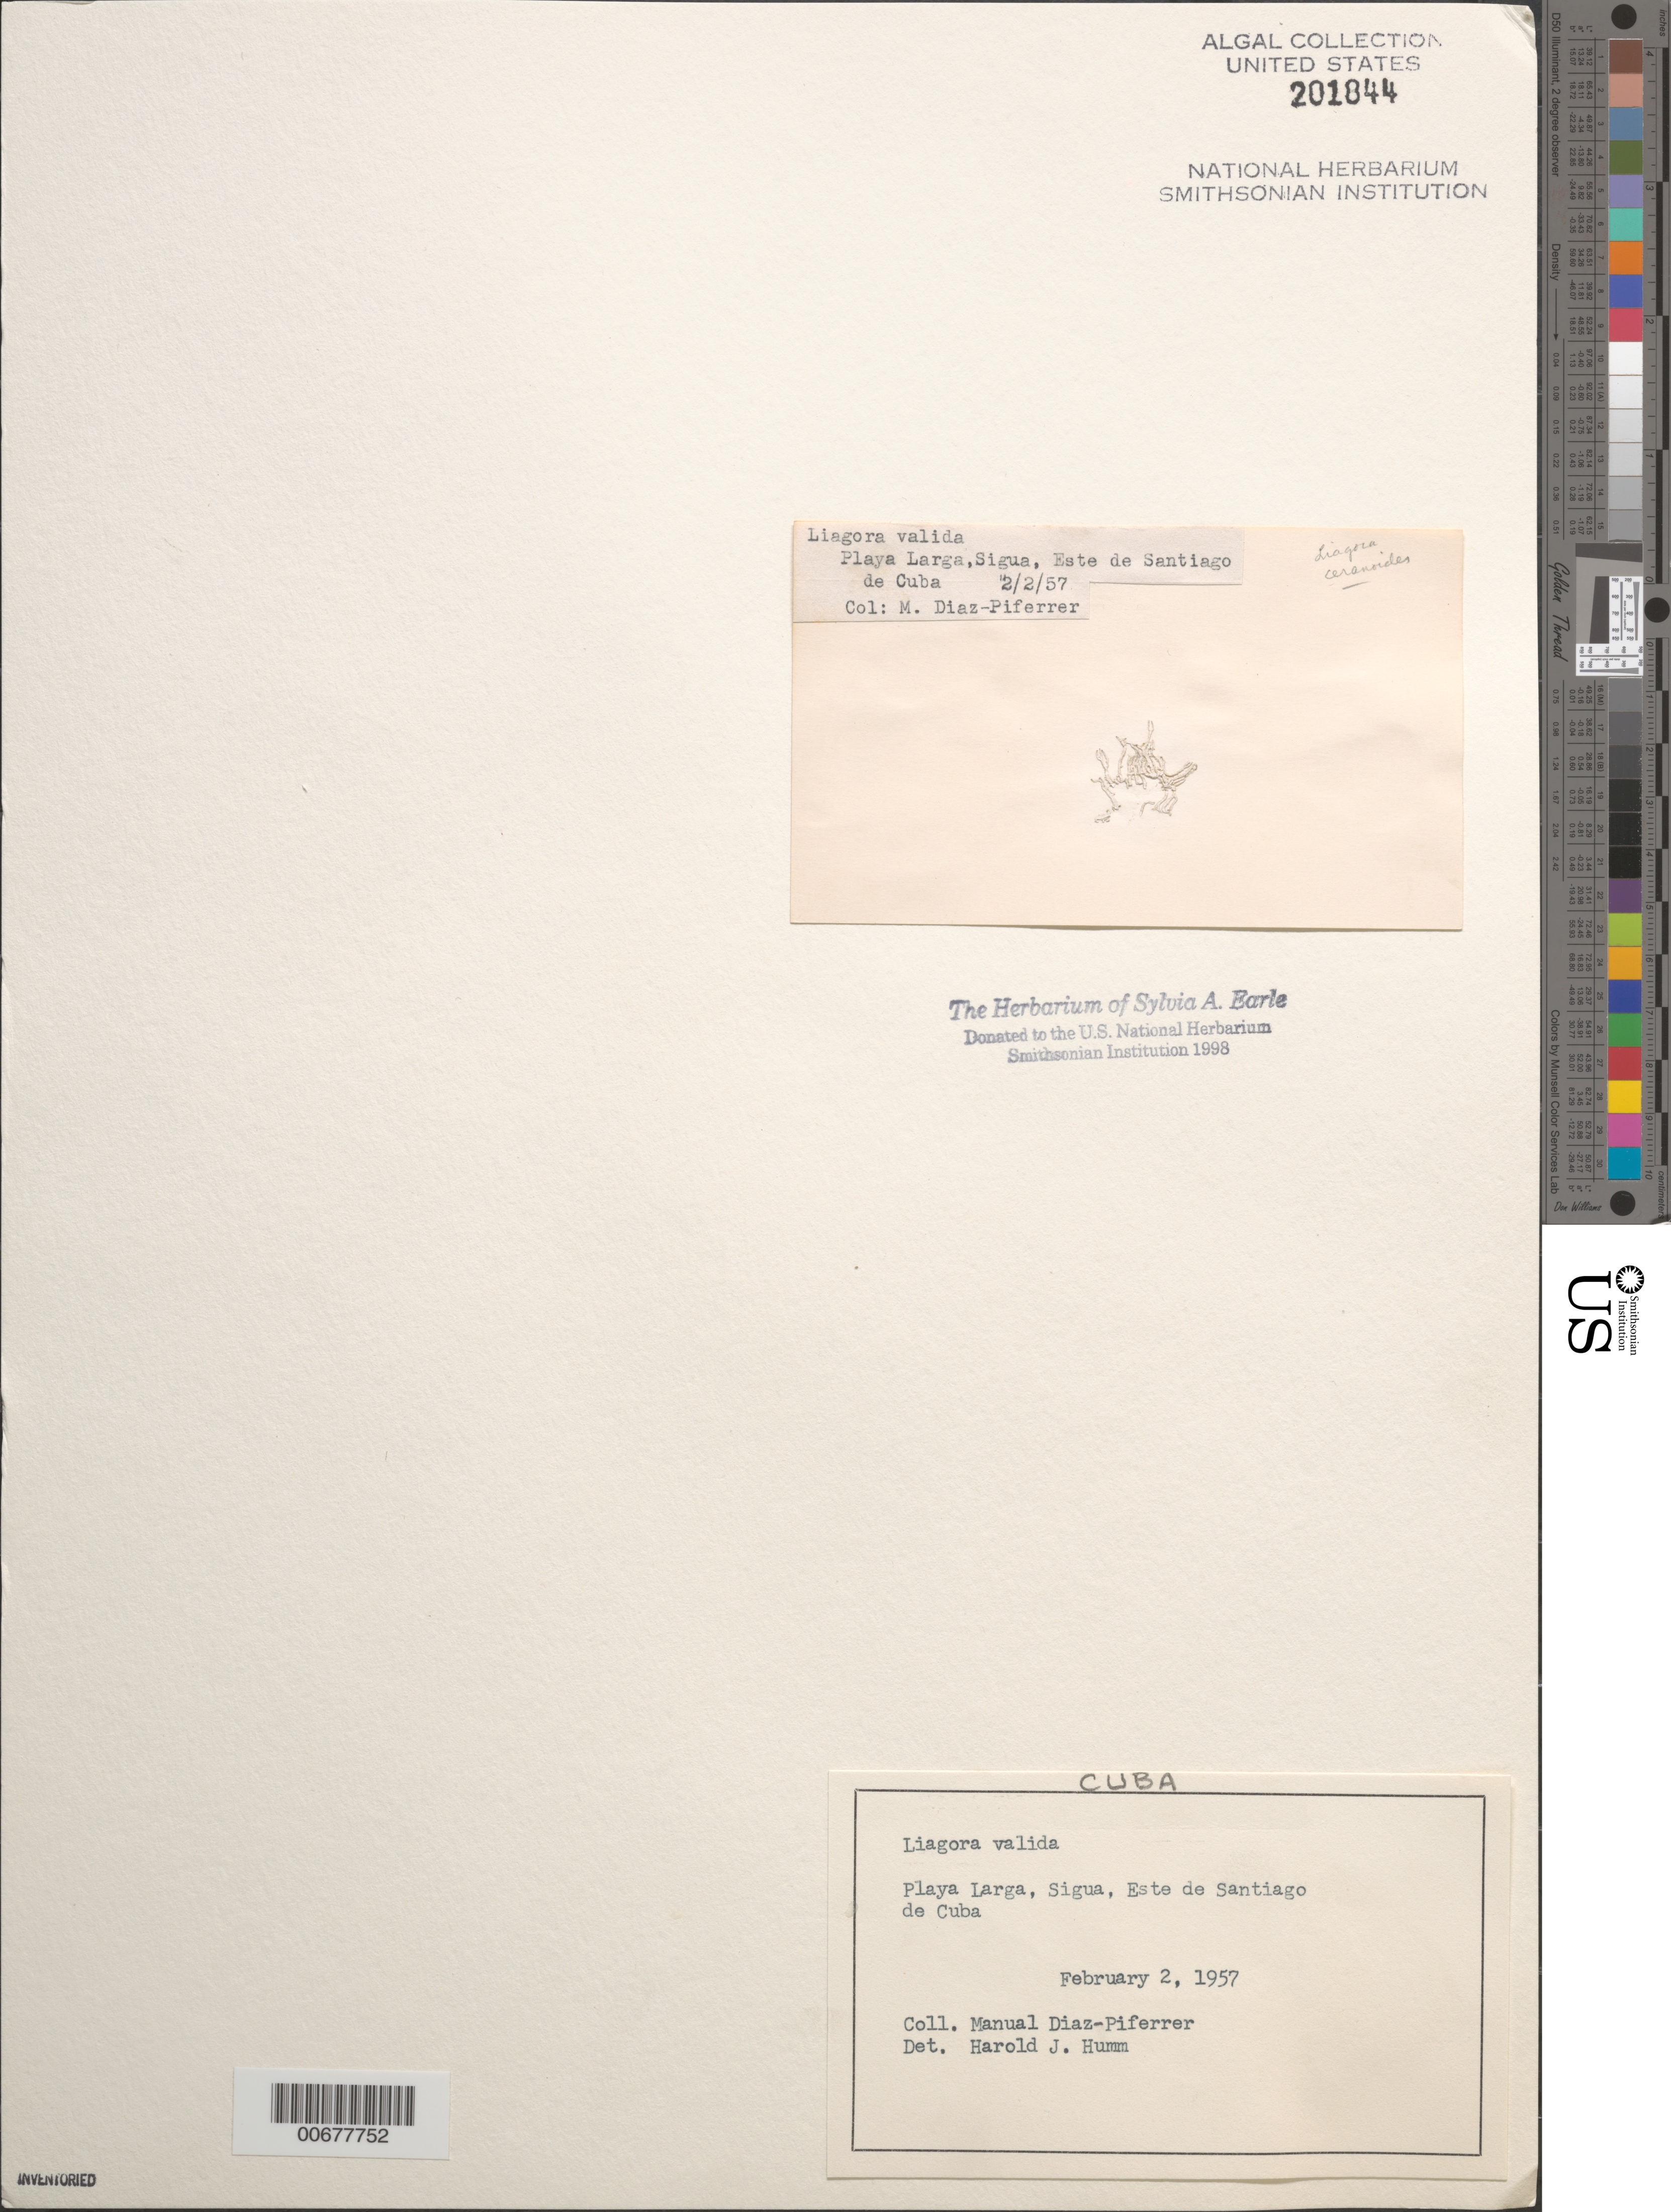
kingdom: Plantae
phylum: Rhodophyta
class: Florideophyceae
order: Nemaliales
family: Liagoraceae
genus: Titanophycus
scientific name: Titanophycus validus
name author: (Harv.) Huisman et al.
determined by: Algae name updating Project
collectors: M. Diaz-Piferrer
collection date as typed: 02 Feb 1957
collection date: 1957-02-02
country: Cuba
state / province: Santiago de Cuba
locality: Playa Largo, Sigua, east of Santiago de Cuba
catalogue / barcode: US 201844